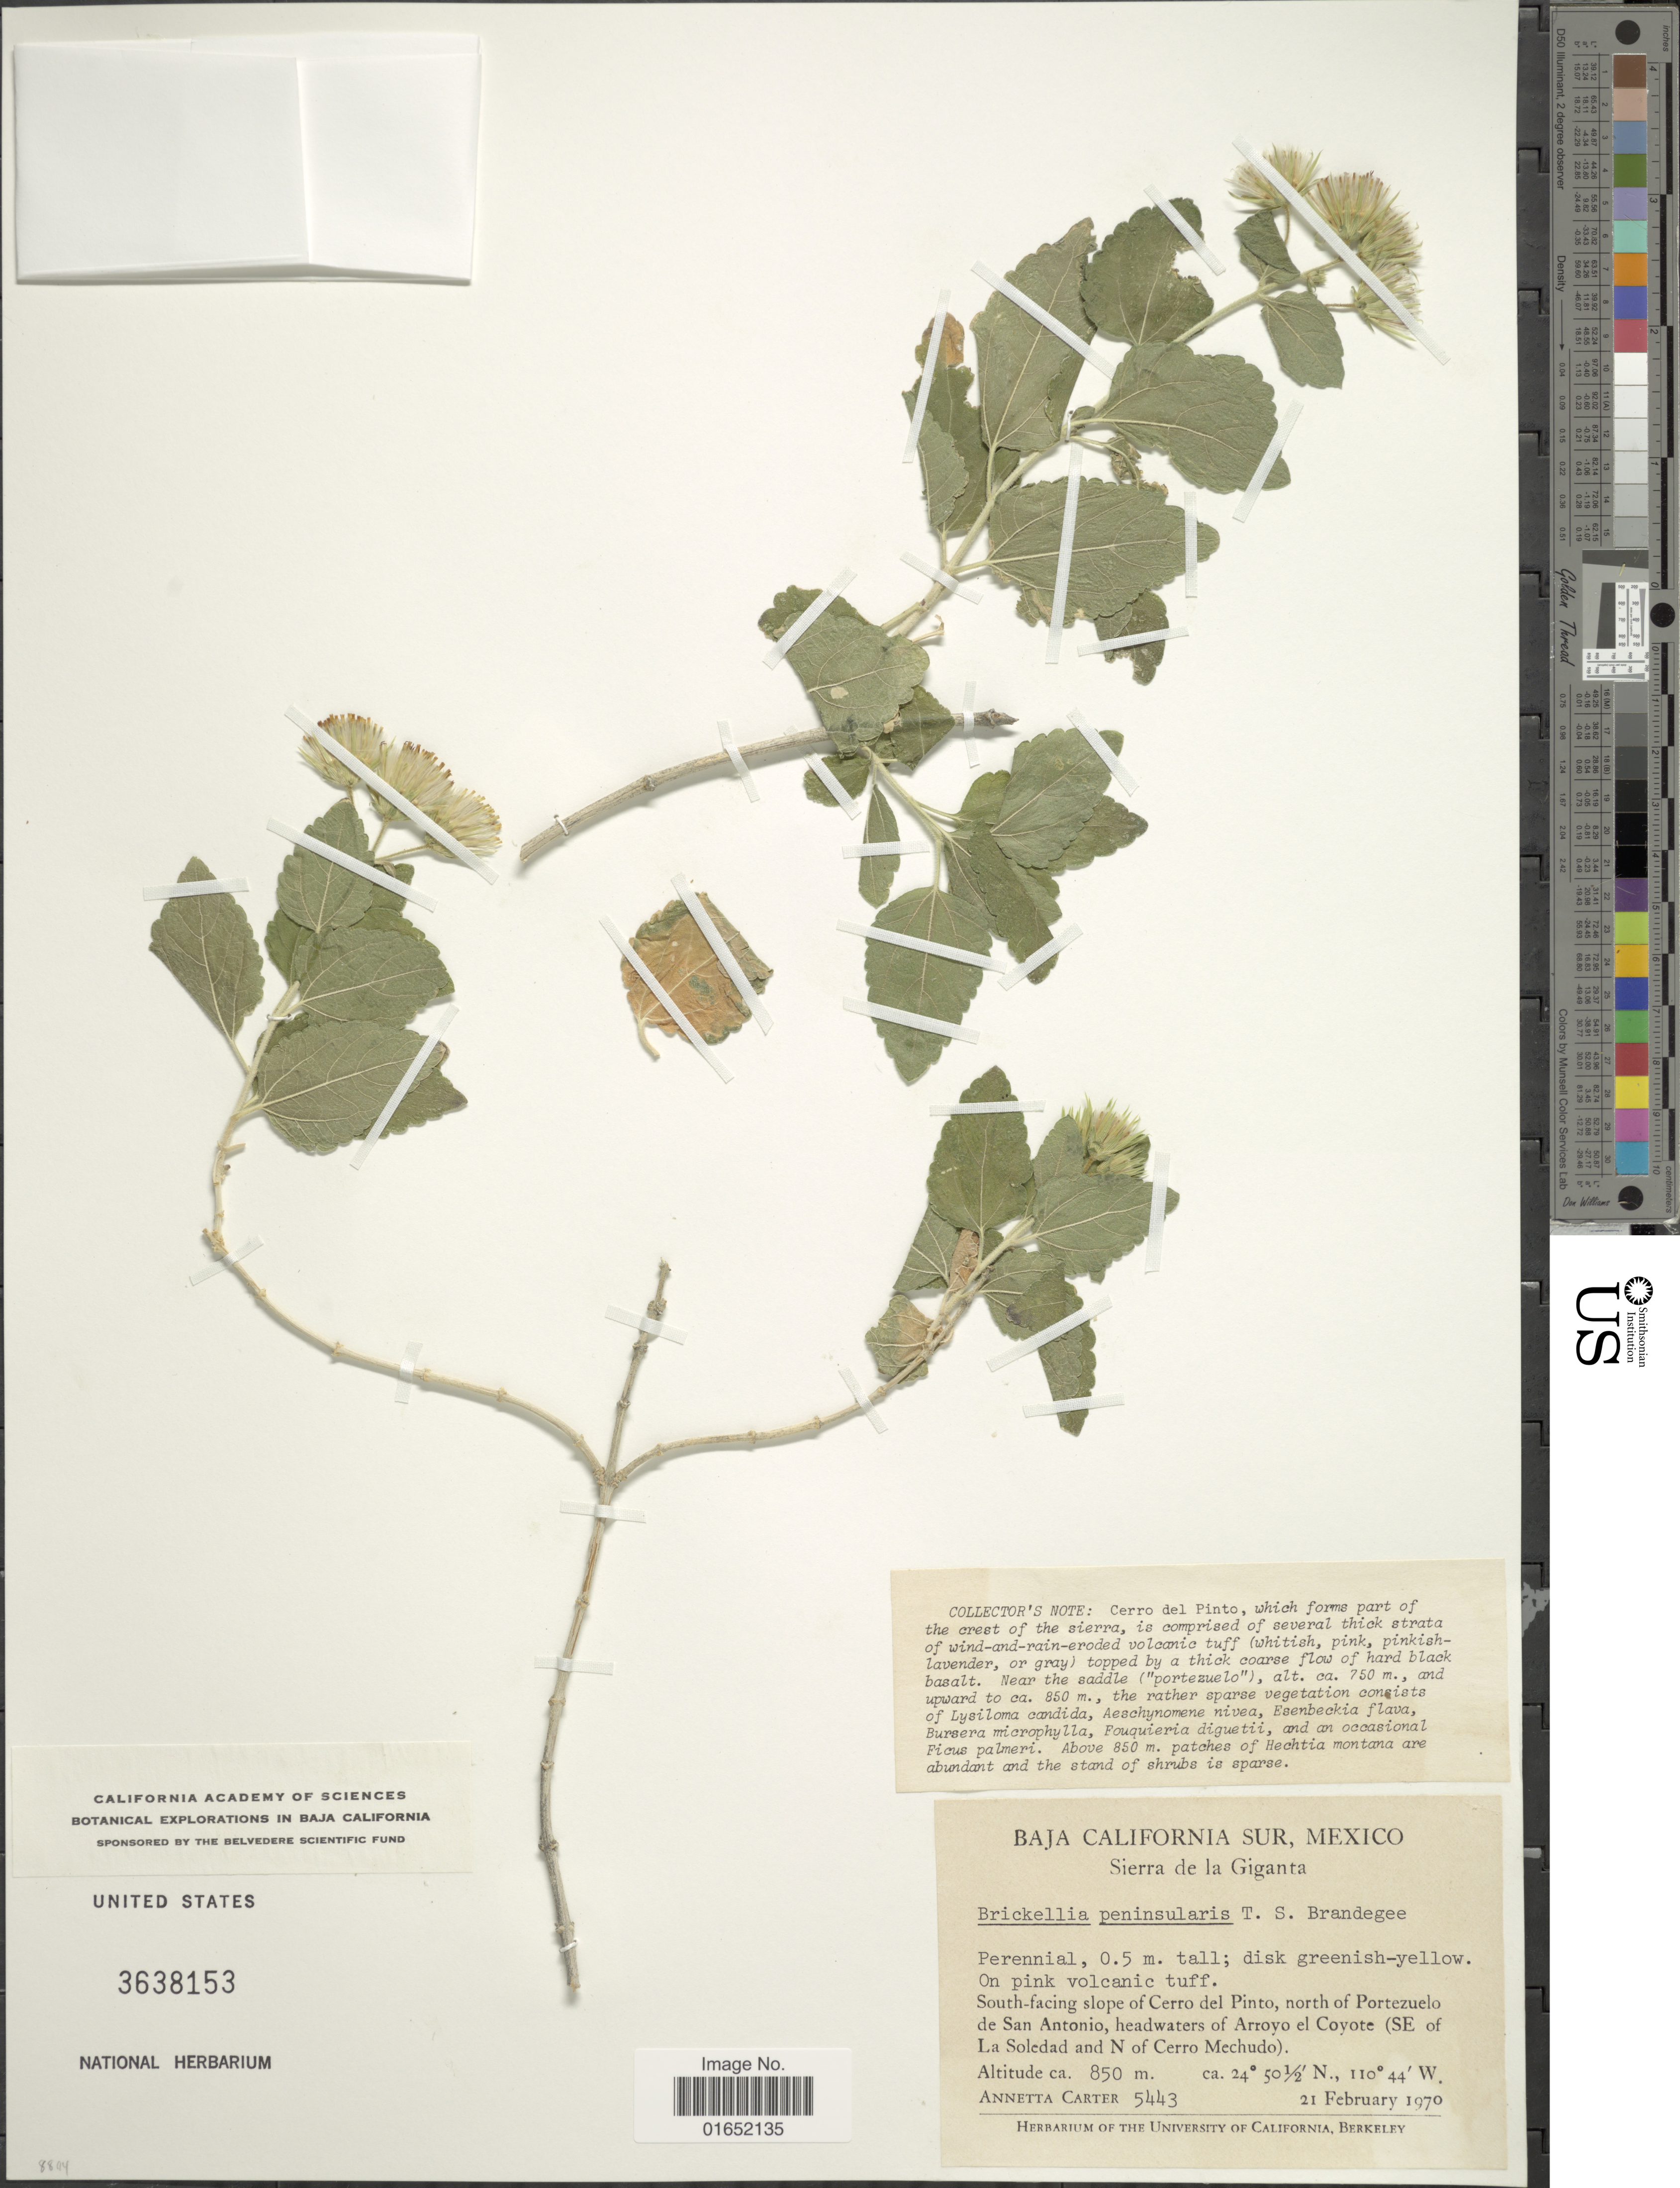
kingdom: Plantae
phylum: Tracheophyta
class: Magnoliopsida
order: Asterales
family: Asteraceae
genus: Brickellia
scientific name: Brickellia peninsularis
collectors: A. Carter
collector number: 5443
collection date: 1970-02-21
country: Mexico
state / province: Baja California Sur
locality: Sierra de la Giganta, South-facing slope of Cerro del Pinto, north of Portezuelo de San Antonio, headwaters of Arroyo el Coyote (SE of La Soledad) and N of Cerro Mechudo)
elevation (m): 850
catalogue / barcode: US 3638153